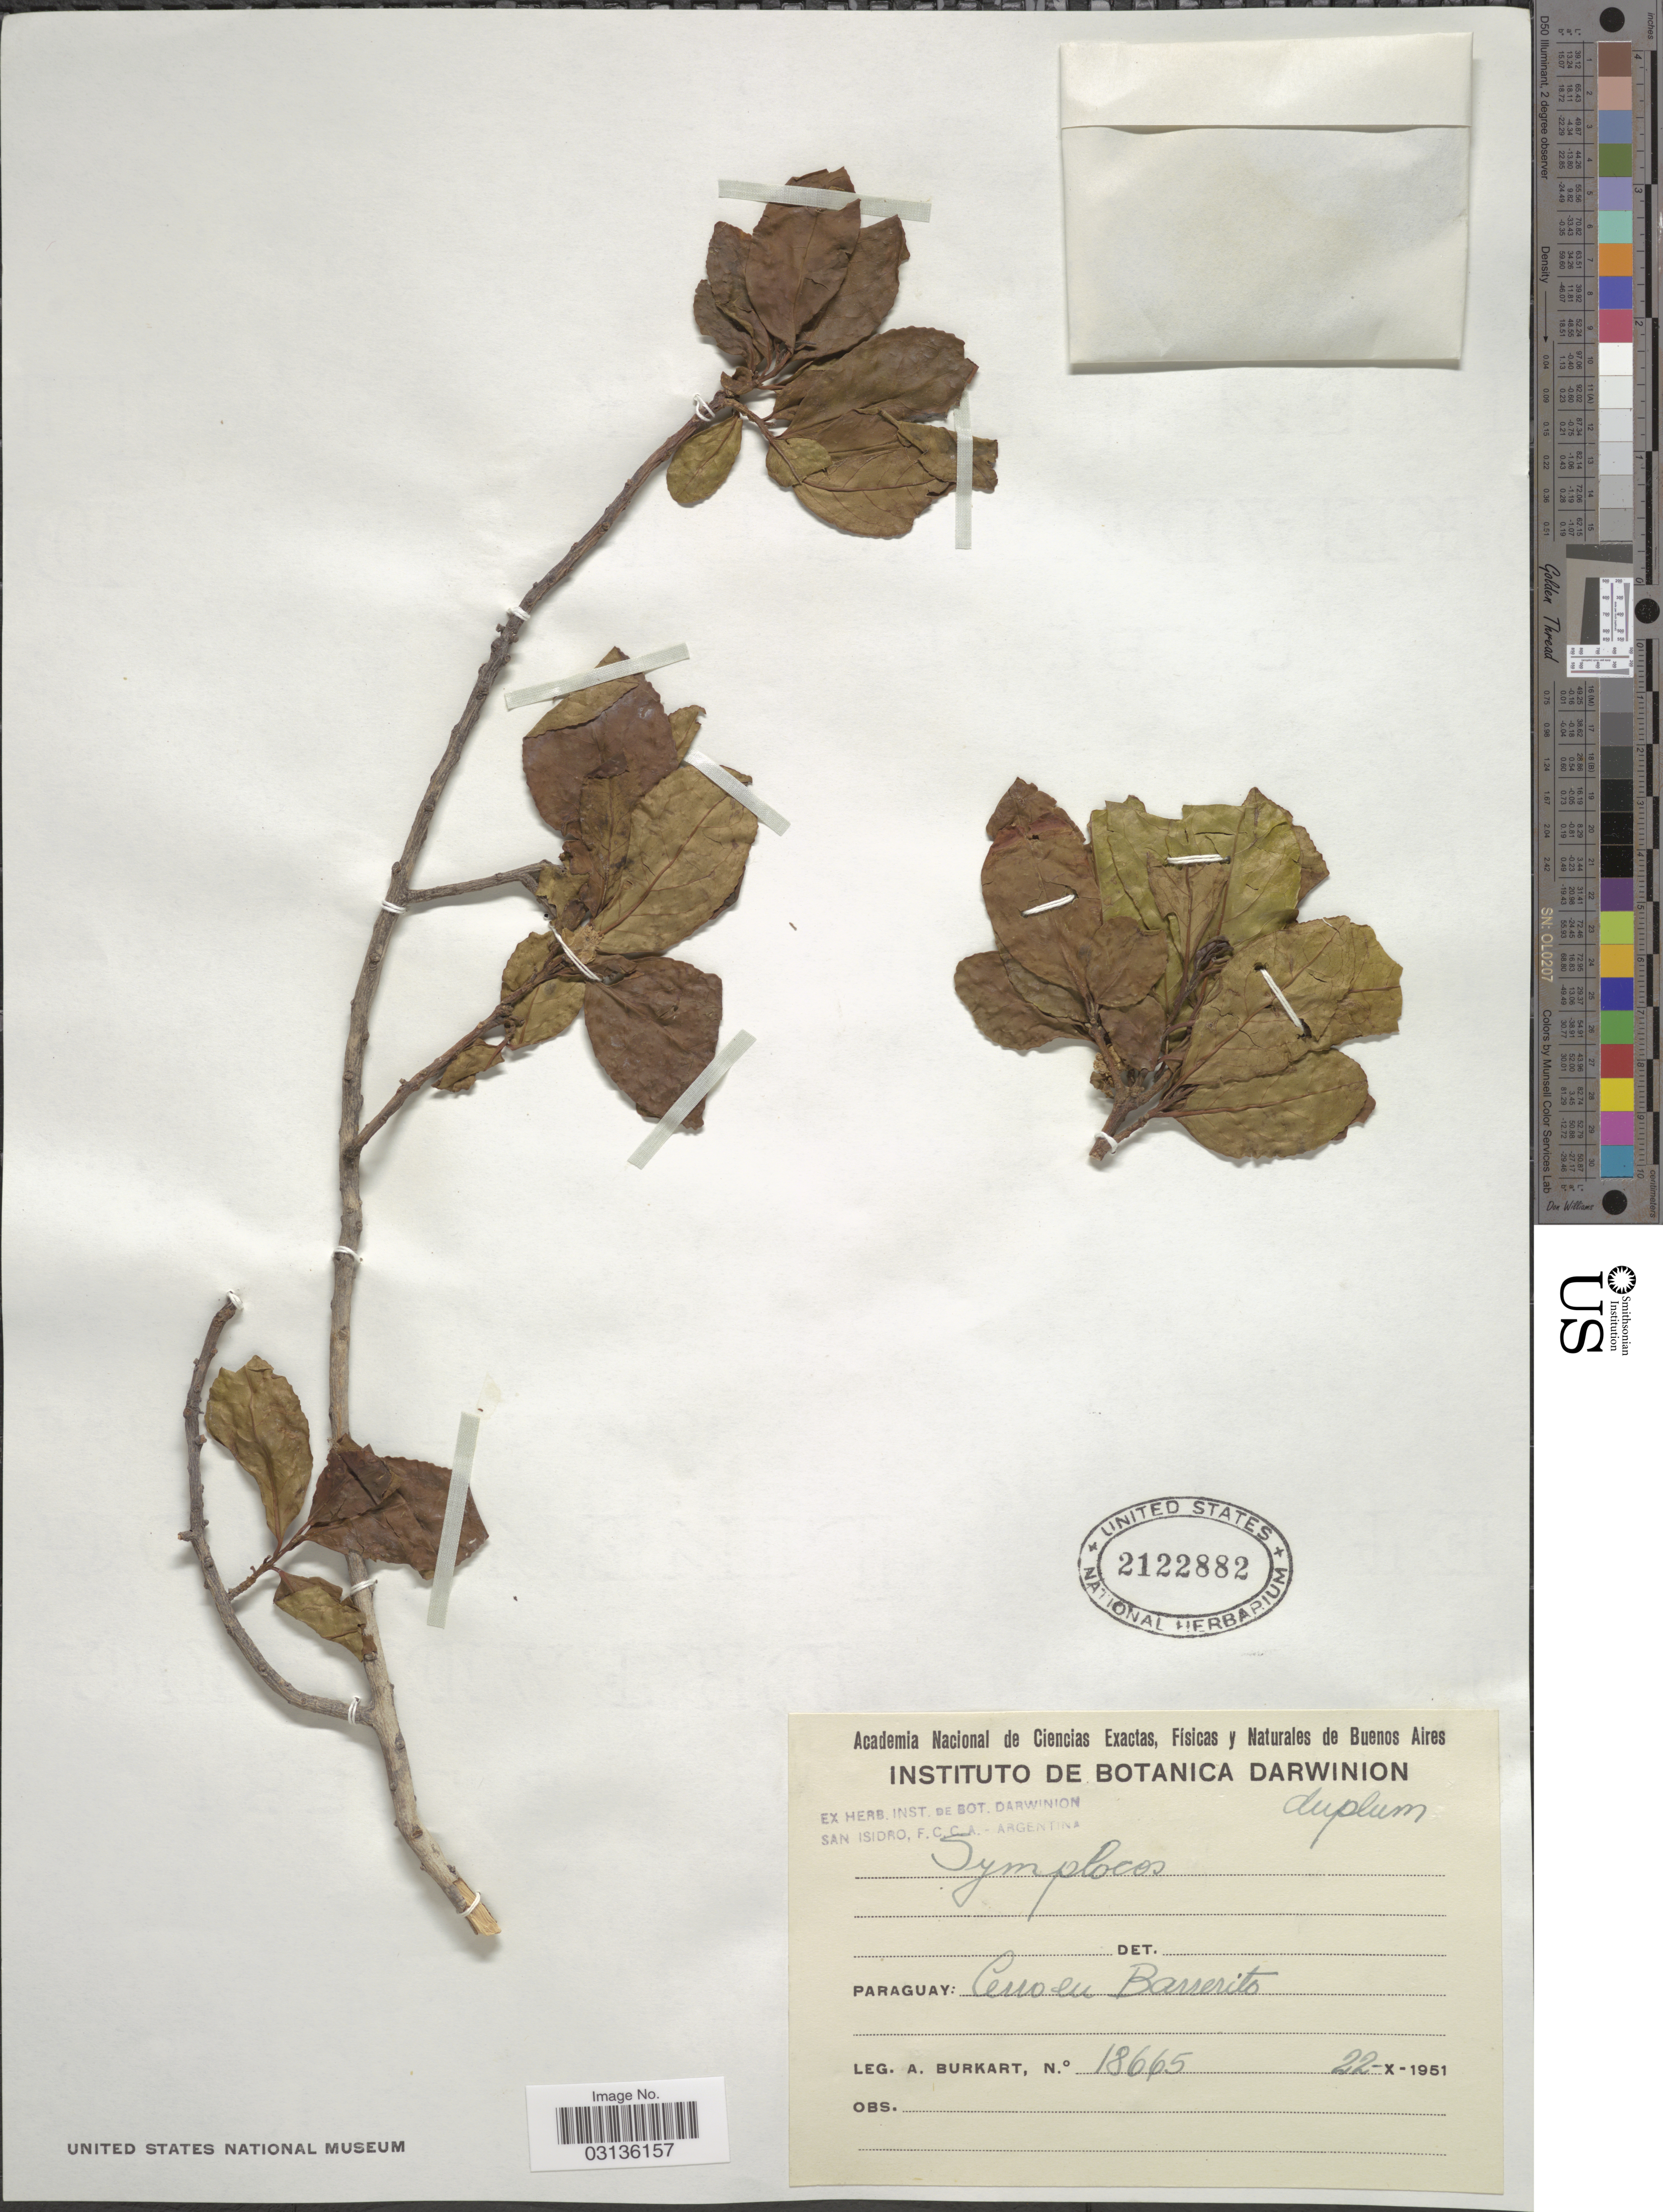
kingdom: Plantae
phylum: Tracheophyta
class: Magnoliopsida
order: Ericales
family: Symplocaceae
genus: Symplocos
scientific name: Symplocos uniflora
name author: (Pohl) Benth.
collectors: A. E. Burkart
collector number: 18665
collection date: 1951-10-22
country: Paraguay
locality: Cerro en Barrerito.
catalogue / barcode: US 2122882